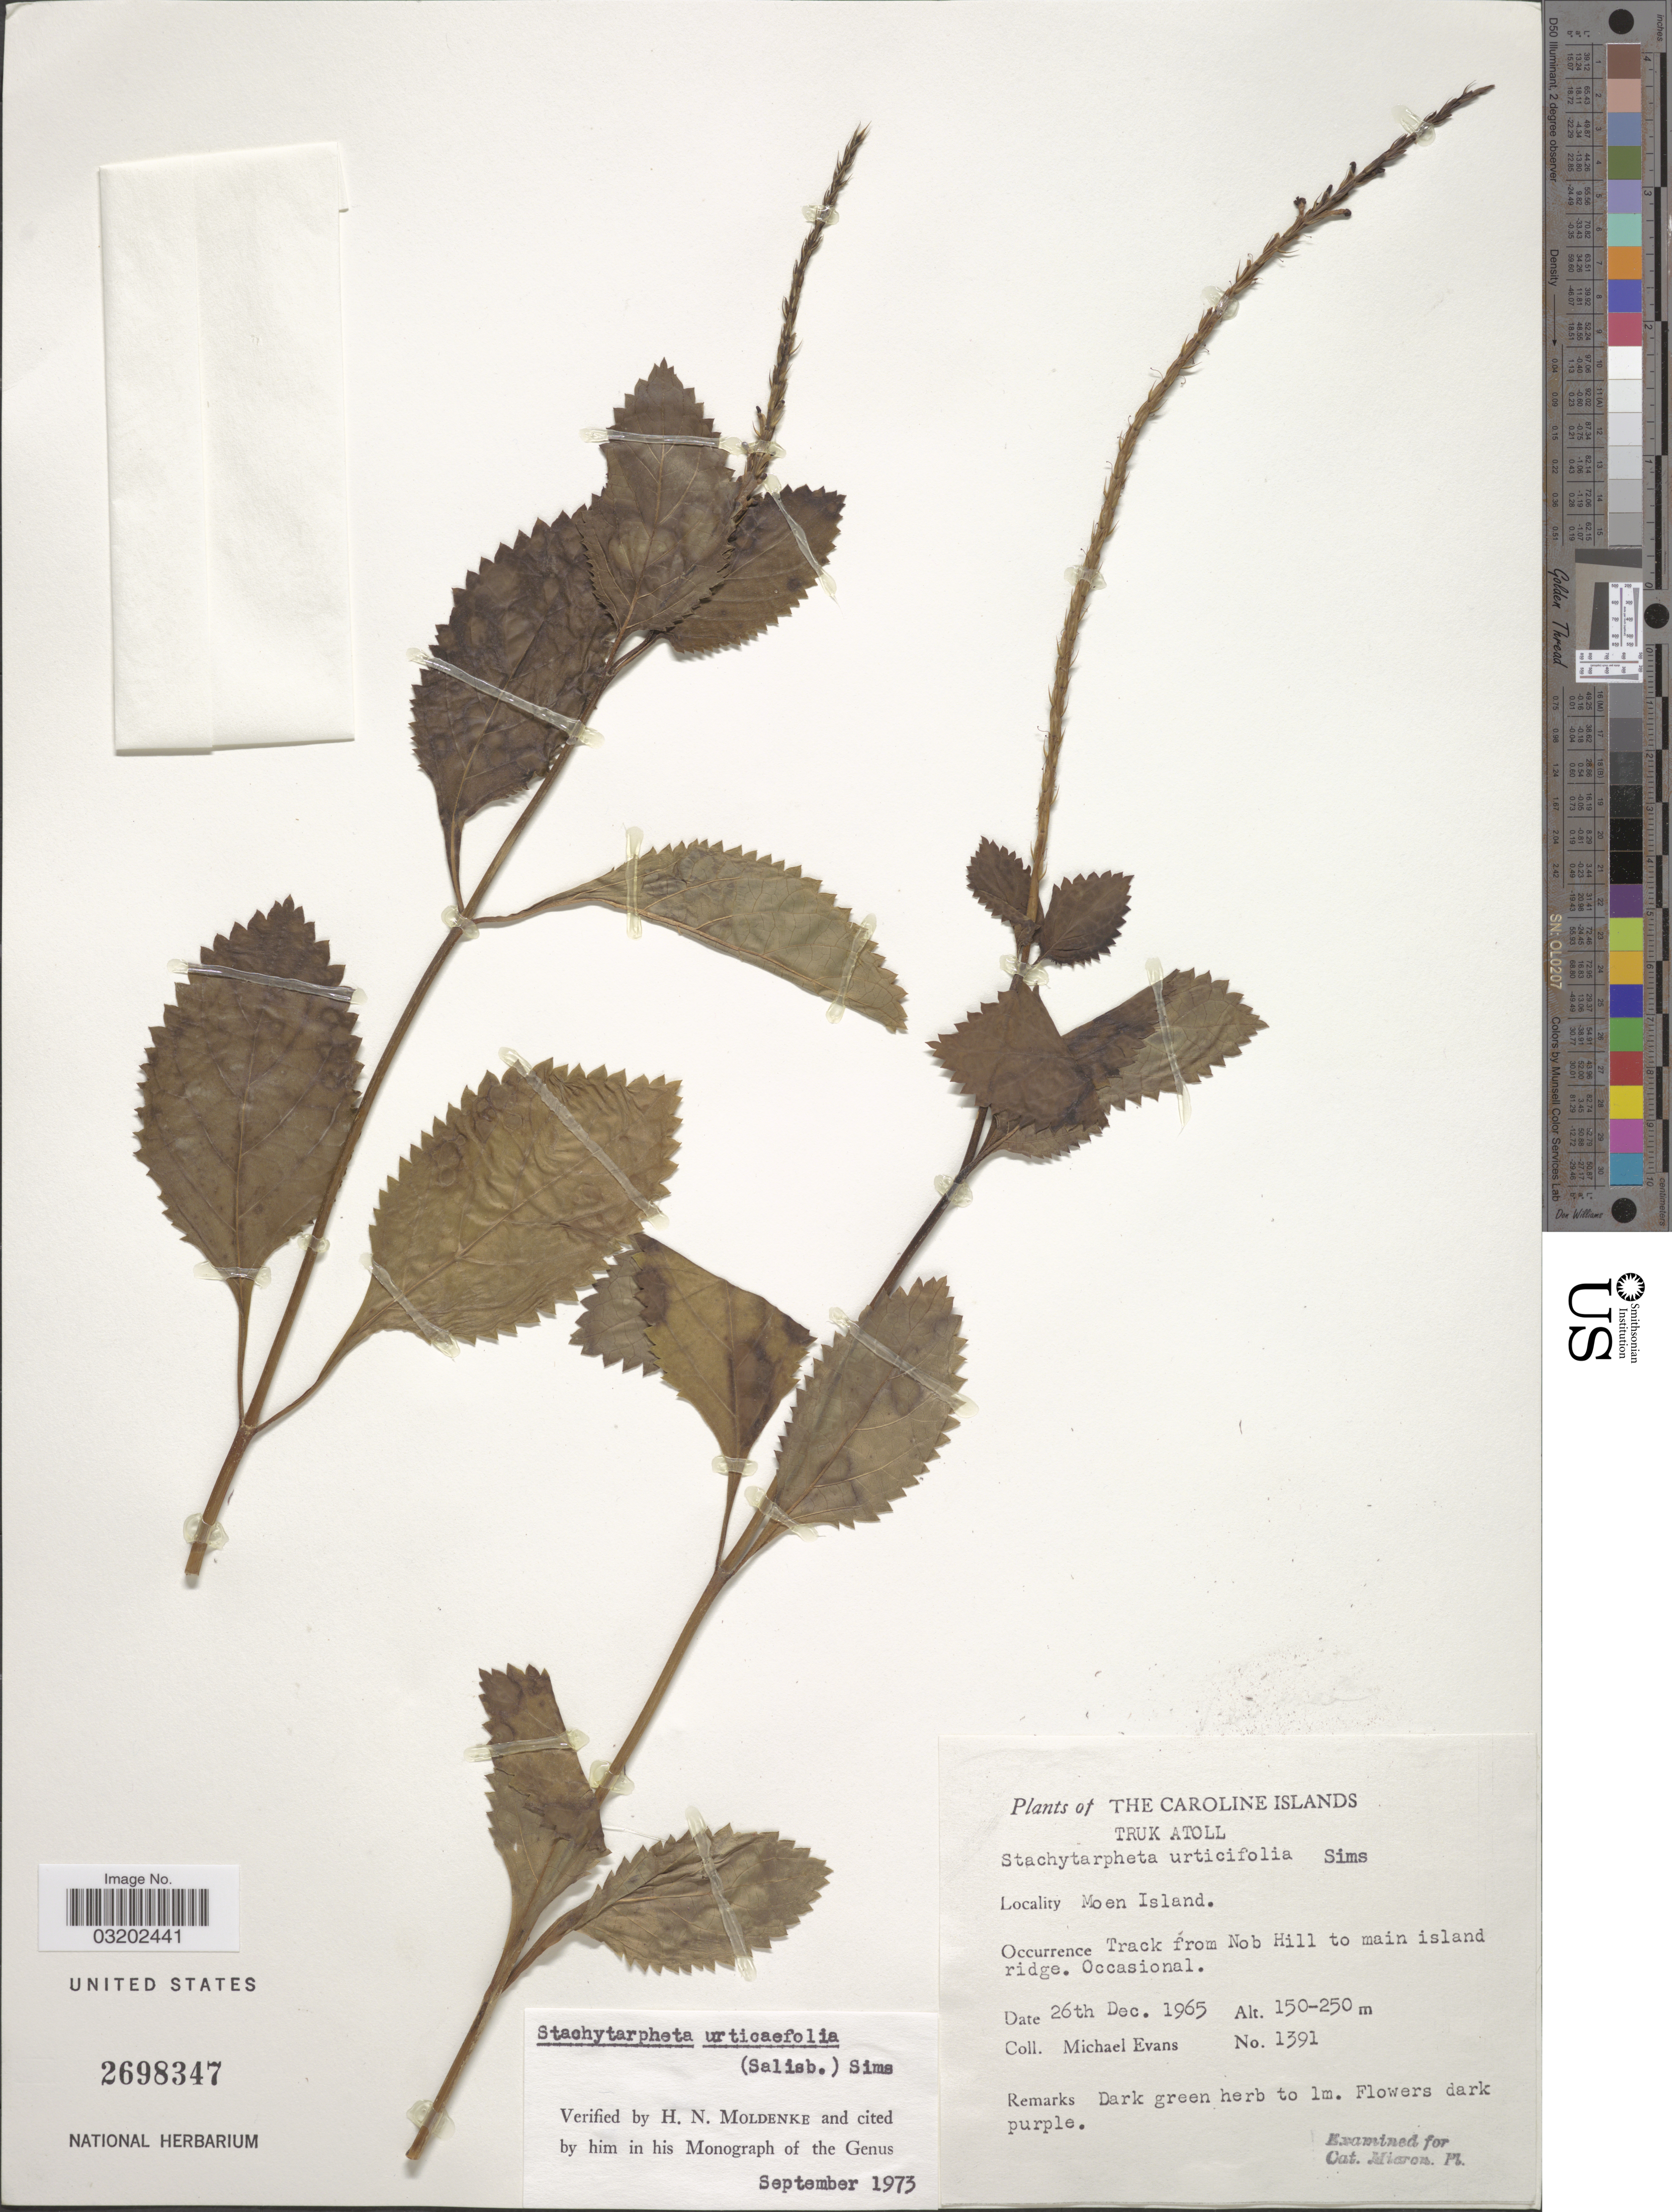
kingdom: Plantae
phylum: Tracheophyta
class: Magnoliopsida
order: Lamiales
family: Verbenaceae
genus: Stachytarpheta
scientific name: Stachytarpheta urticifolia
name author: Sims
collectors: M. Evans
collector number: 1391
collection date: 1965-12-26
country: Micronesia, Federated States of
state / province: Truk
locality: The Caroline Islands. Truk Atoll. Moen Island. Track from Nob Hill to main island ridge.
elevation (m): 150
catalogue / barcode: US 2698347